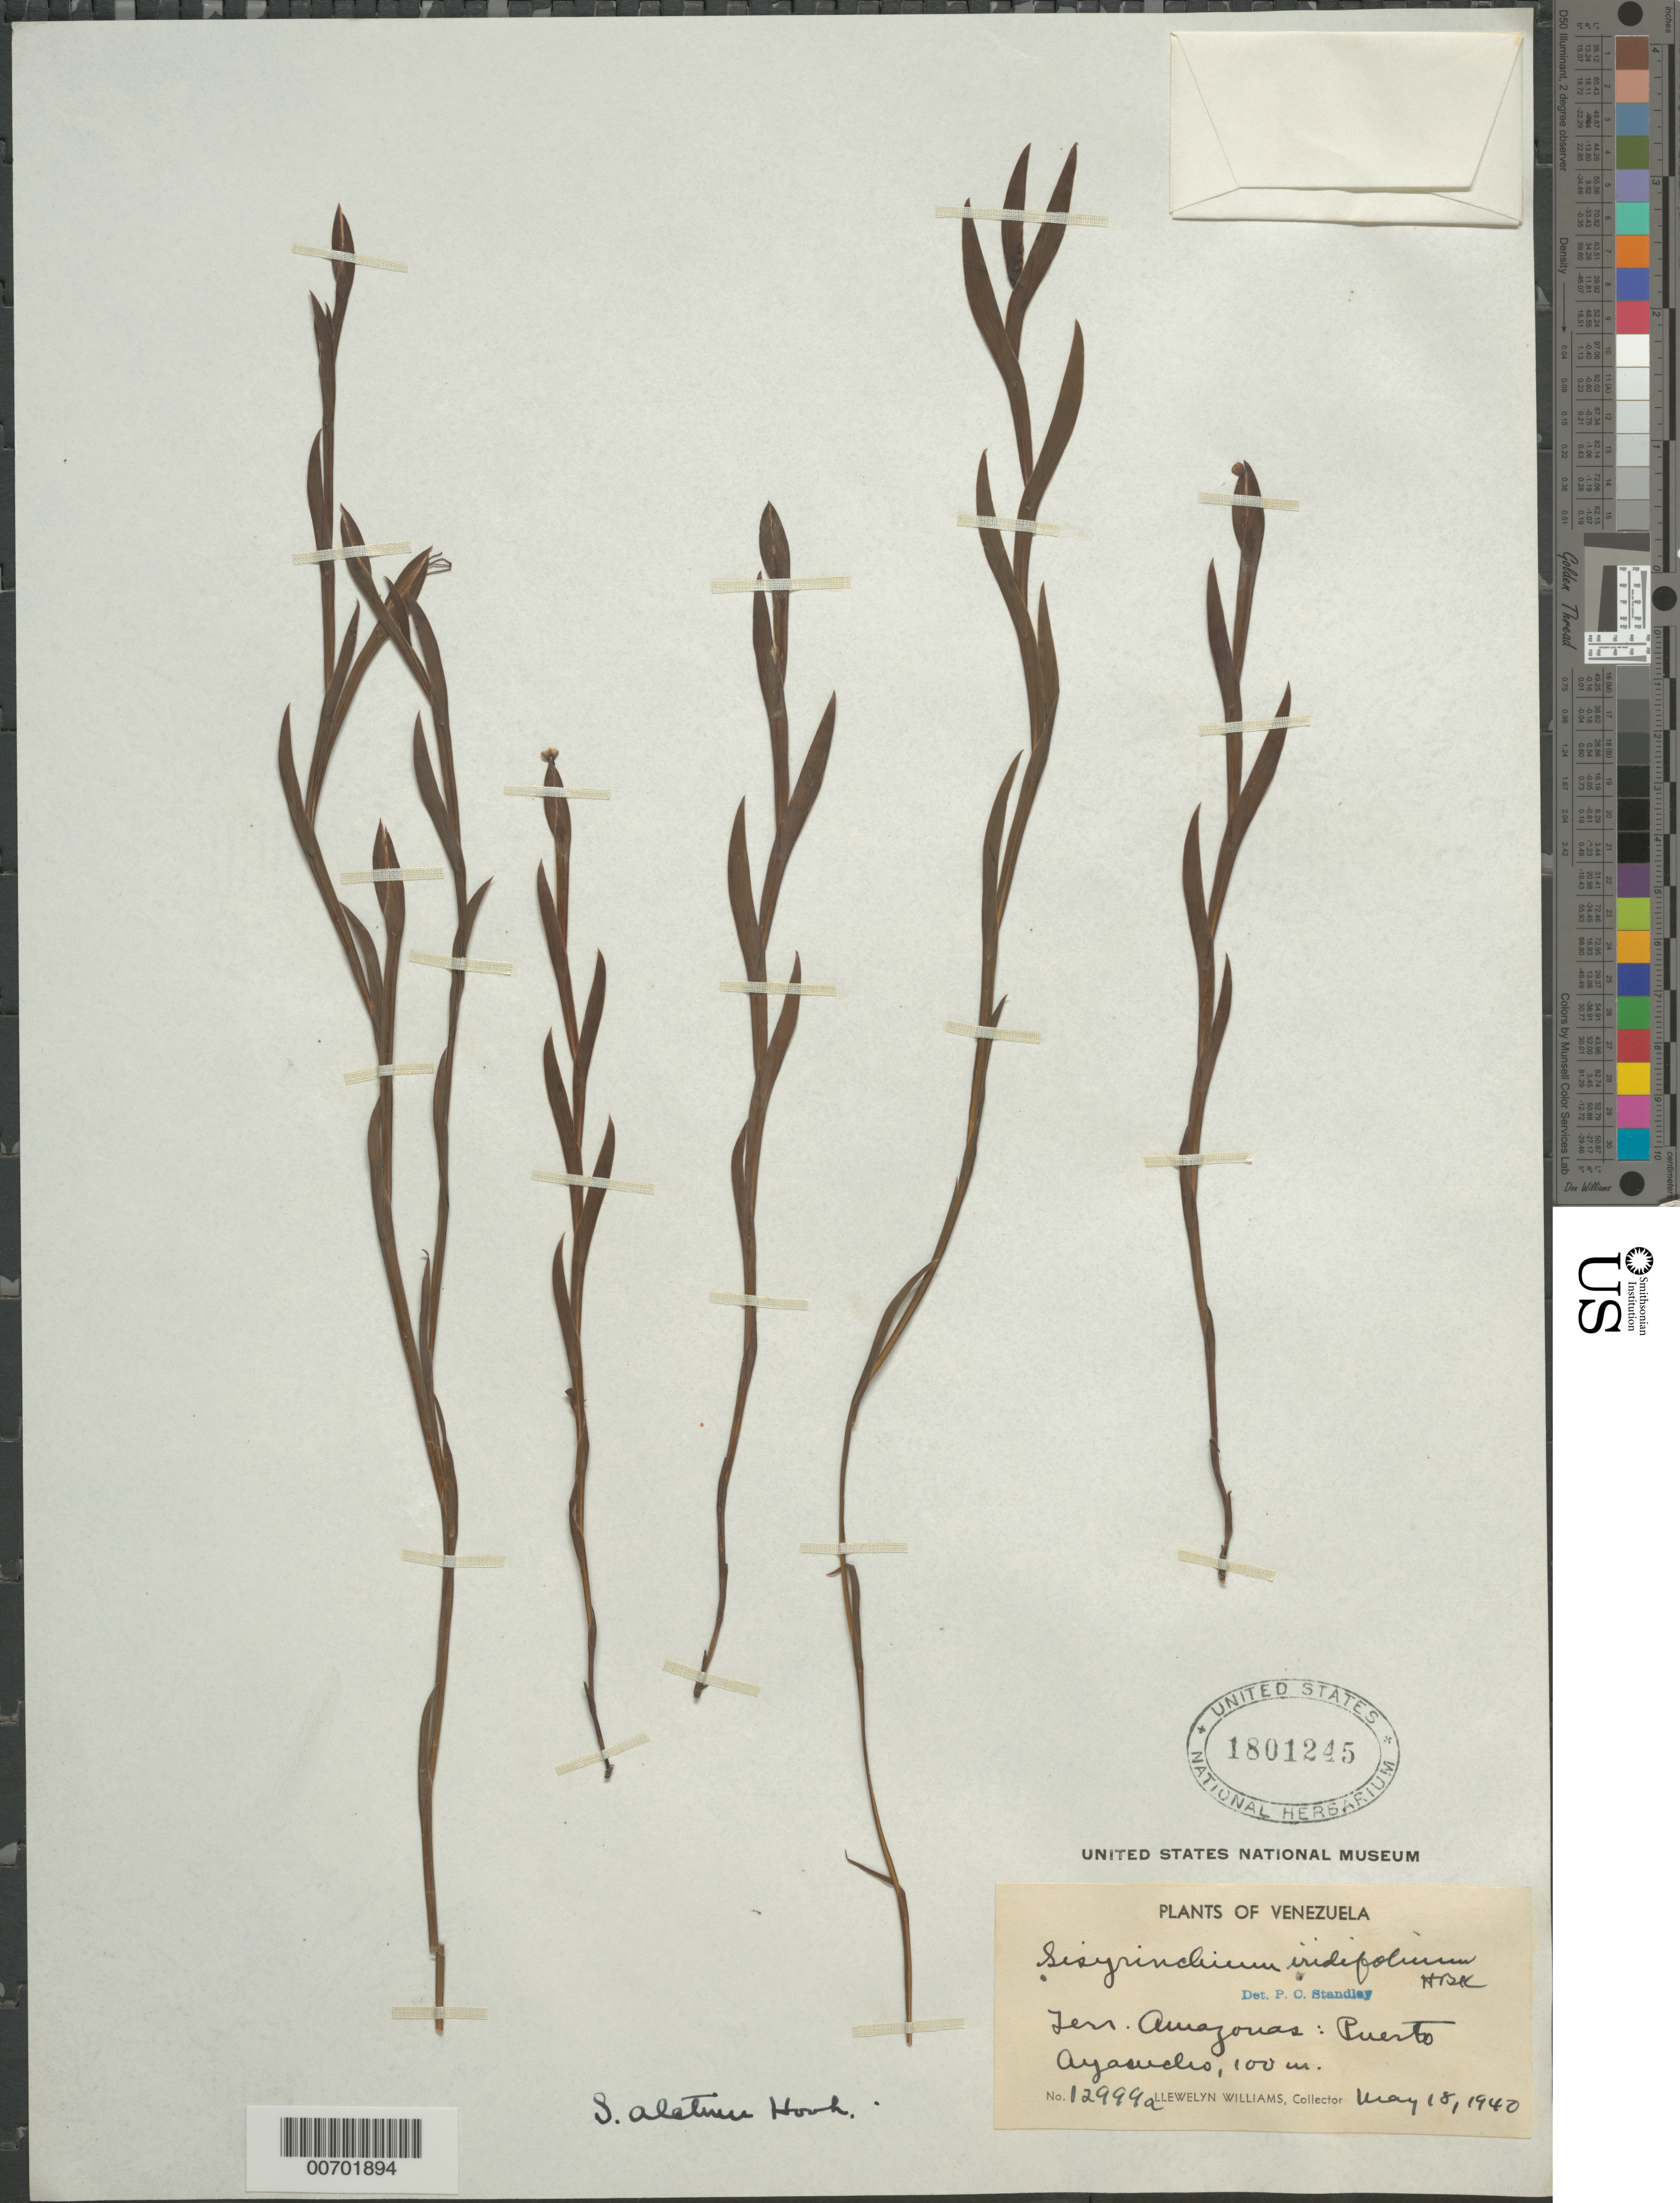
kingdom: Plantae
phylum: Tracheophyta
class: Liliopsida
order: Asparagales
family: Iridaceae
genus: Sisyrinchium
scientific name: Sisyrinchium alatum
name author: Hook.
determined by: Standley, Paul C.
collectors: Ll. Williams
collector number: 12999 a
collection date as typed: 18-May-40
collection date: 1940-05-18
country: Venezuela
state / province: Amazonas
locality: Puerto Ayacucho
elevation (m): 100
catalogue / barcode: US 1801245